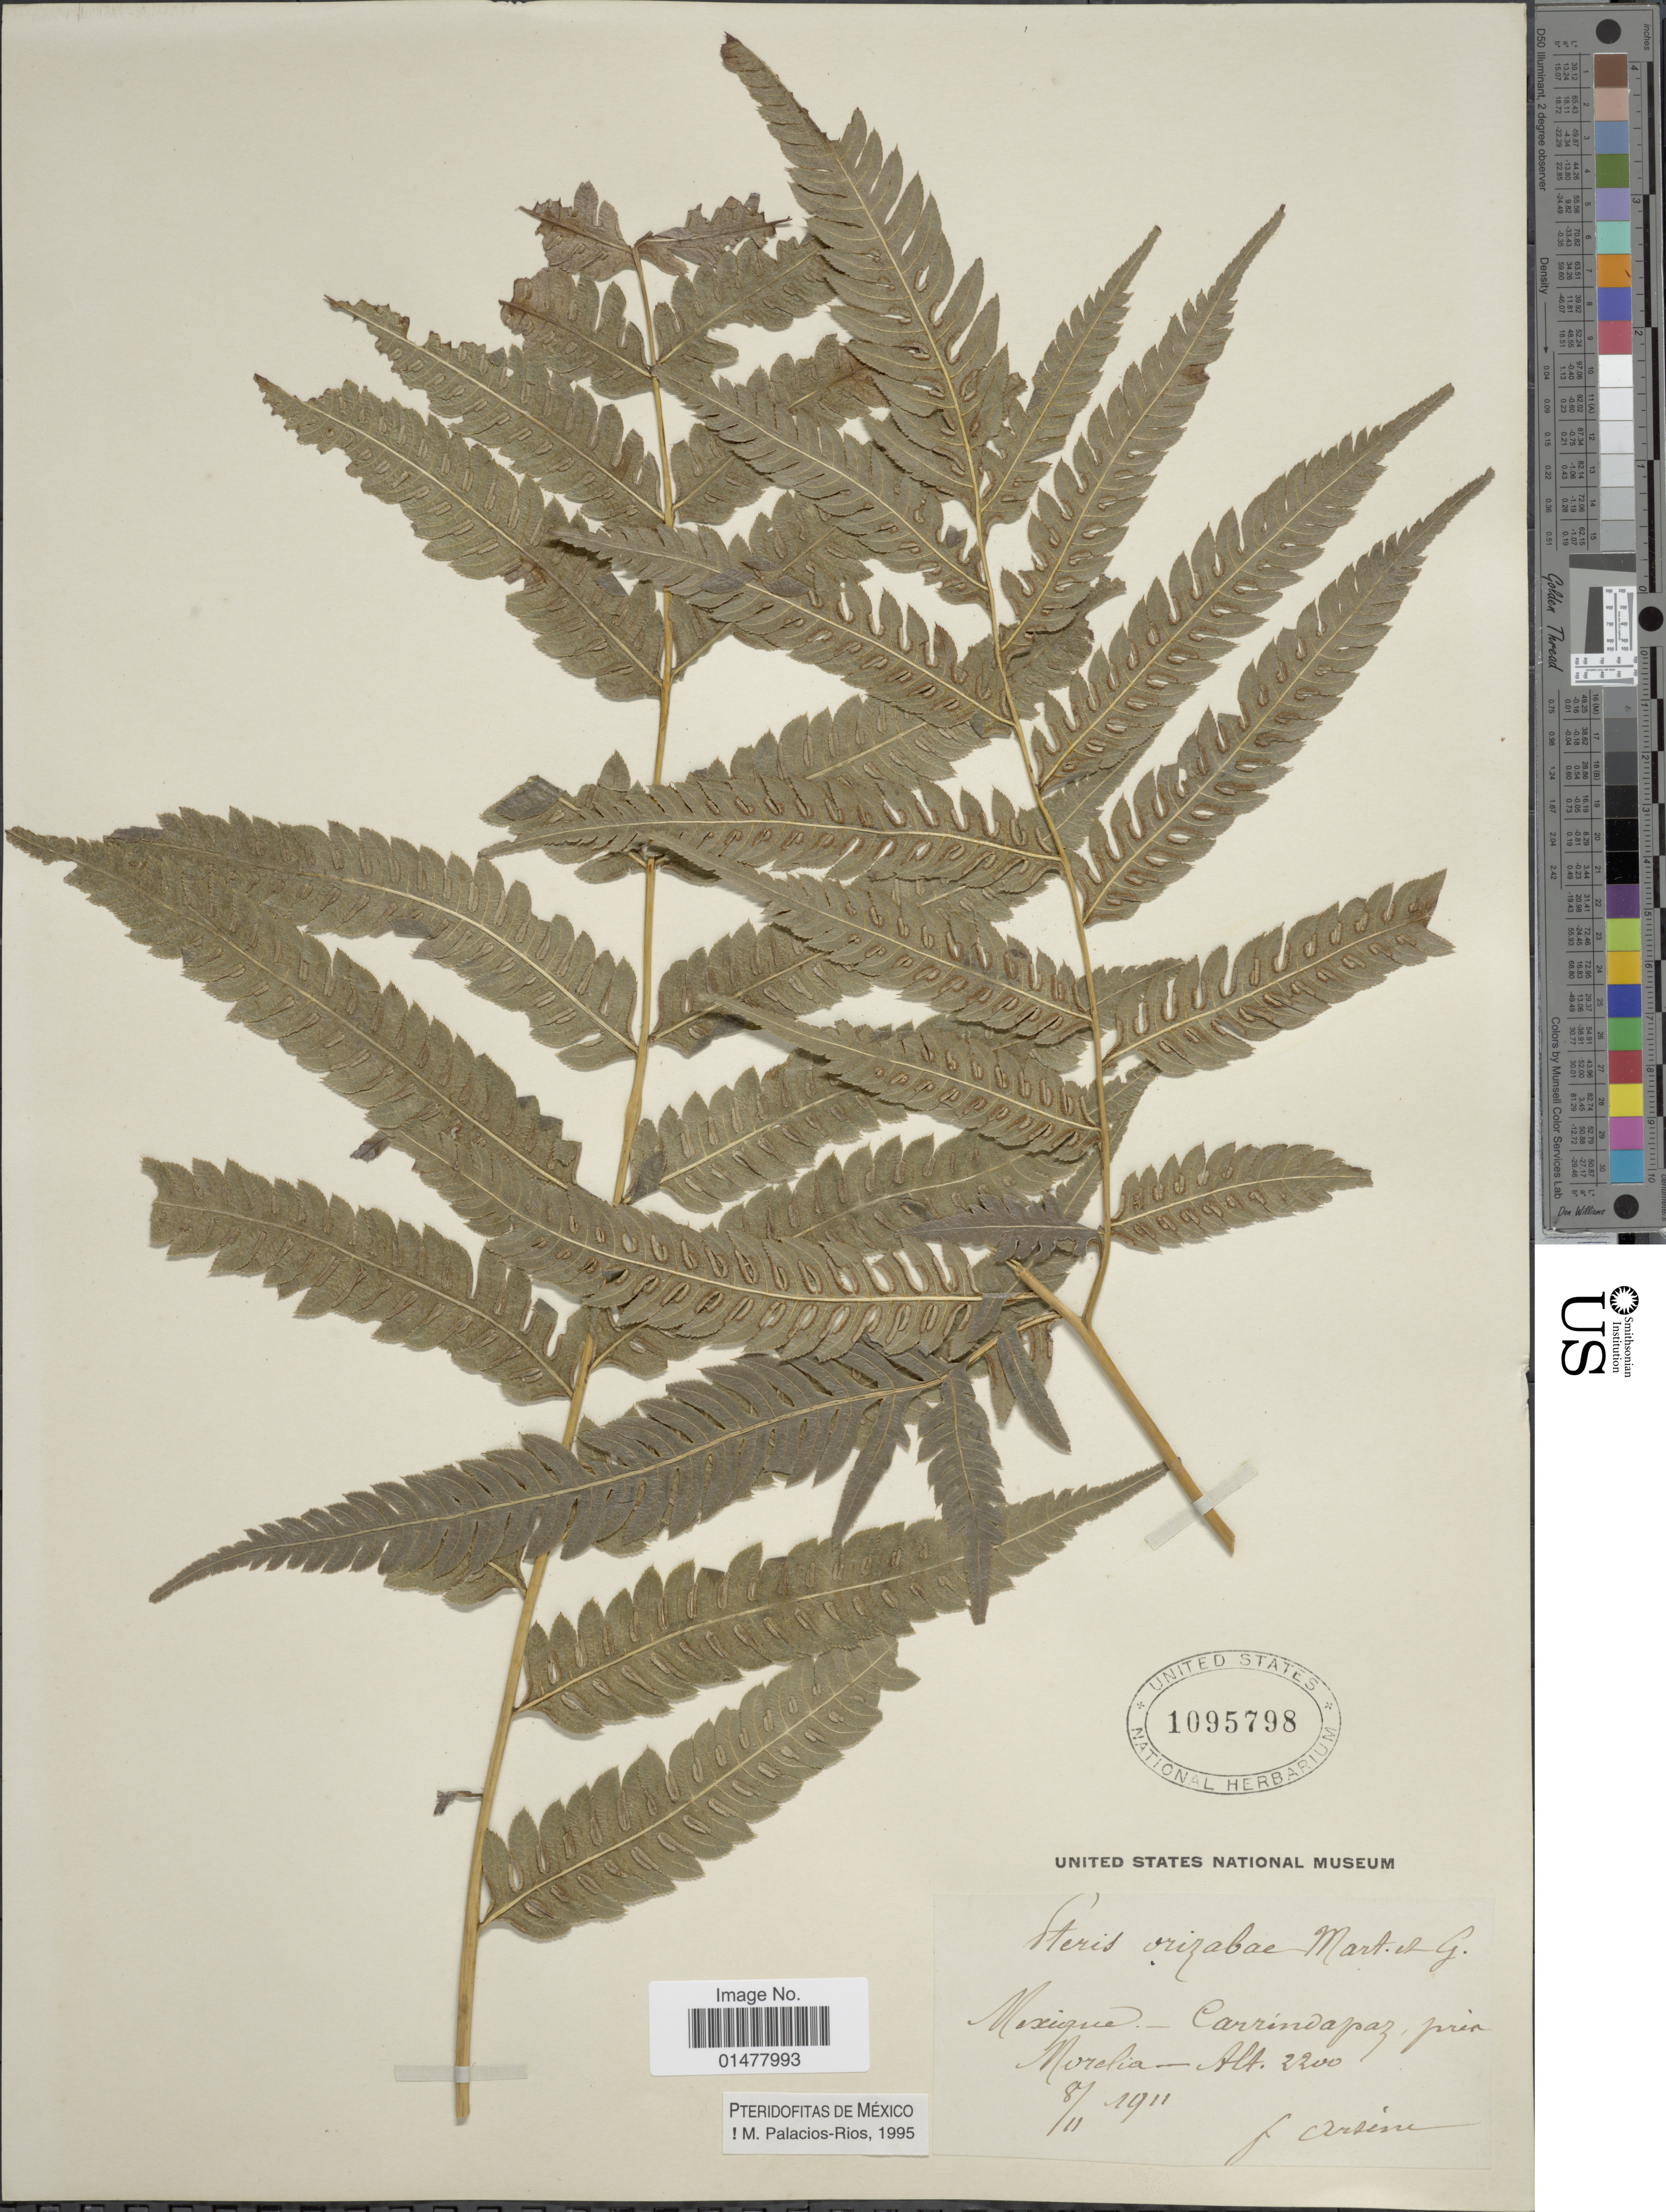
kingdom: Plantae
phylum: Tracheophyta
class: Polypodiopsida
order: Polypodiales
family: Pteridaceae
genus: Pteris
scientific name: Pteris orizabae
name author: M. Martens & Galeotti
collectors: F. Arsène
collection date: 1911-11-08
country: Mexico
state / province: Michoacán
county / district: Morelia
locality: Carrindapaz, near Morelia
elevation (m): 671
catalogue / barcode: US 1095798